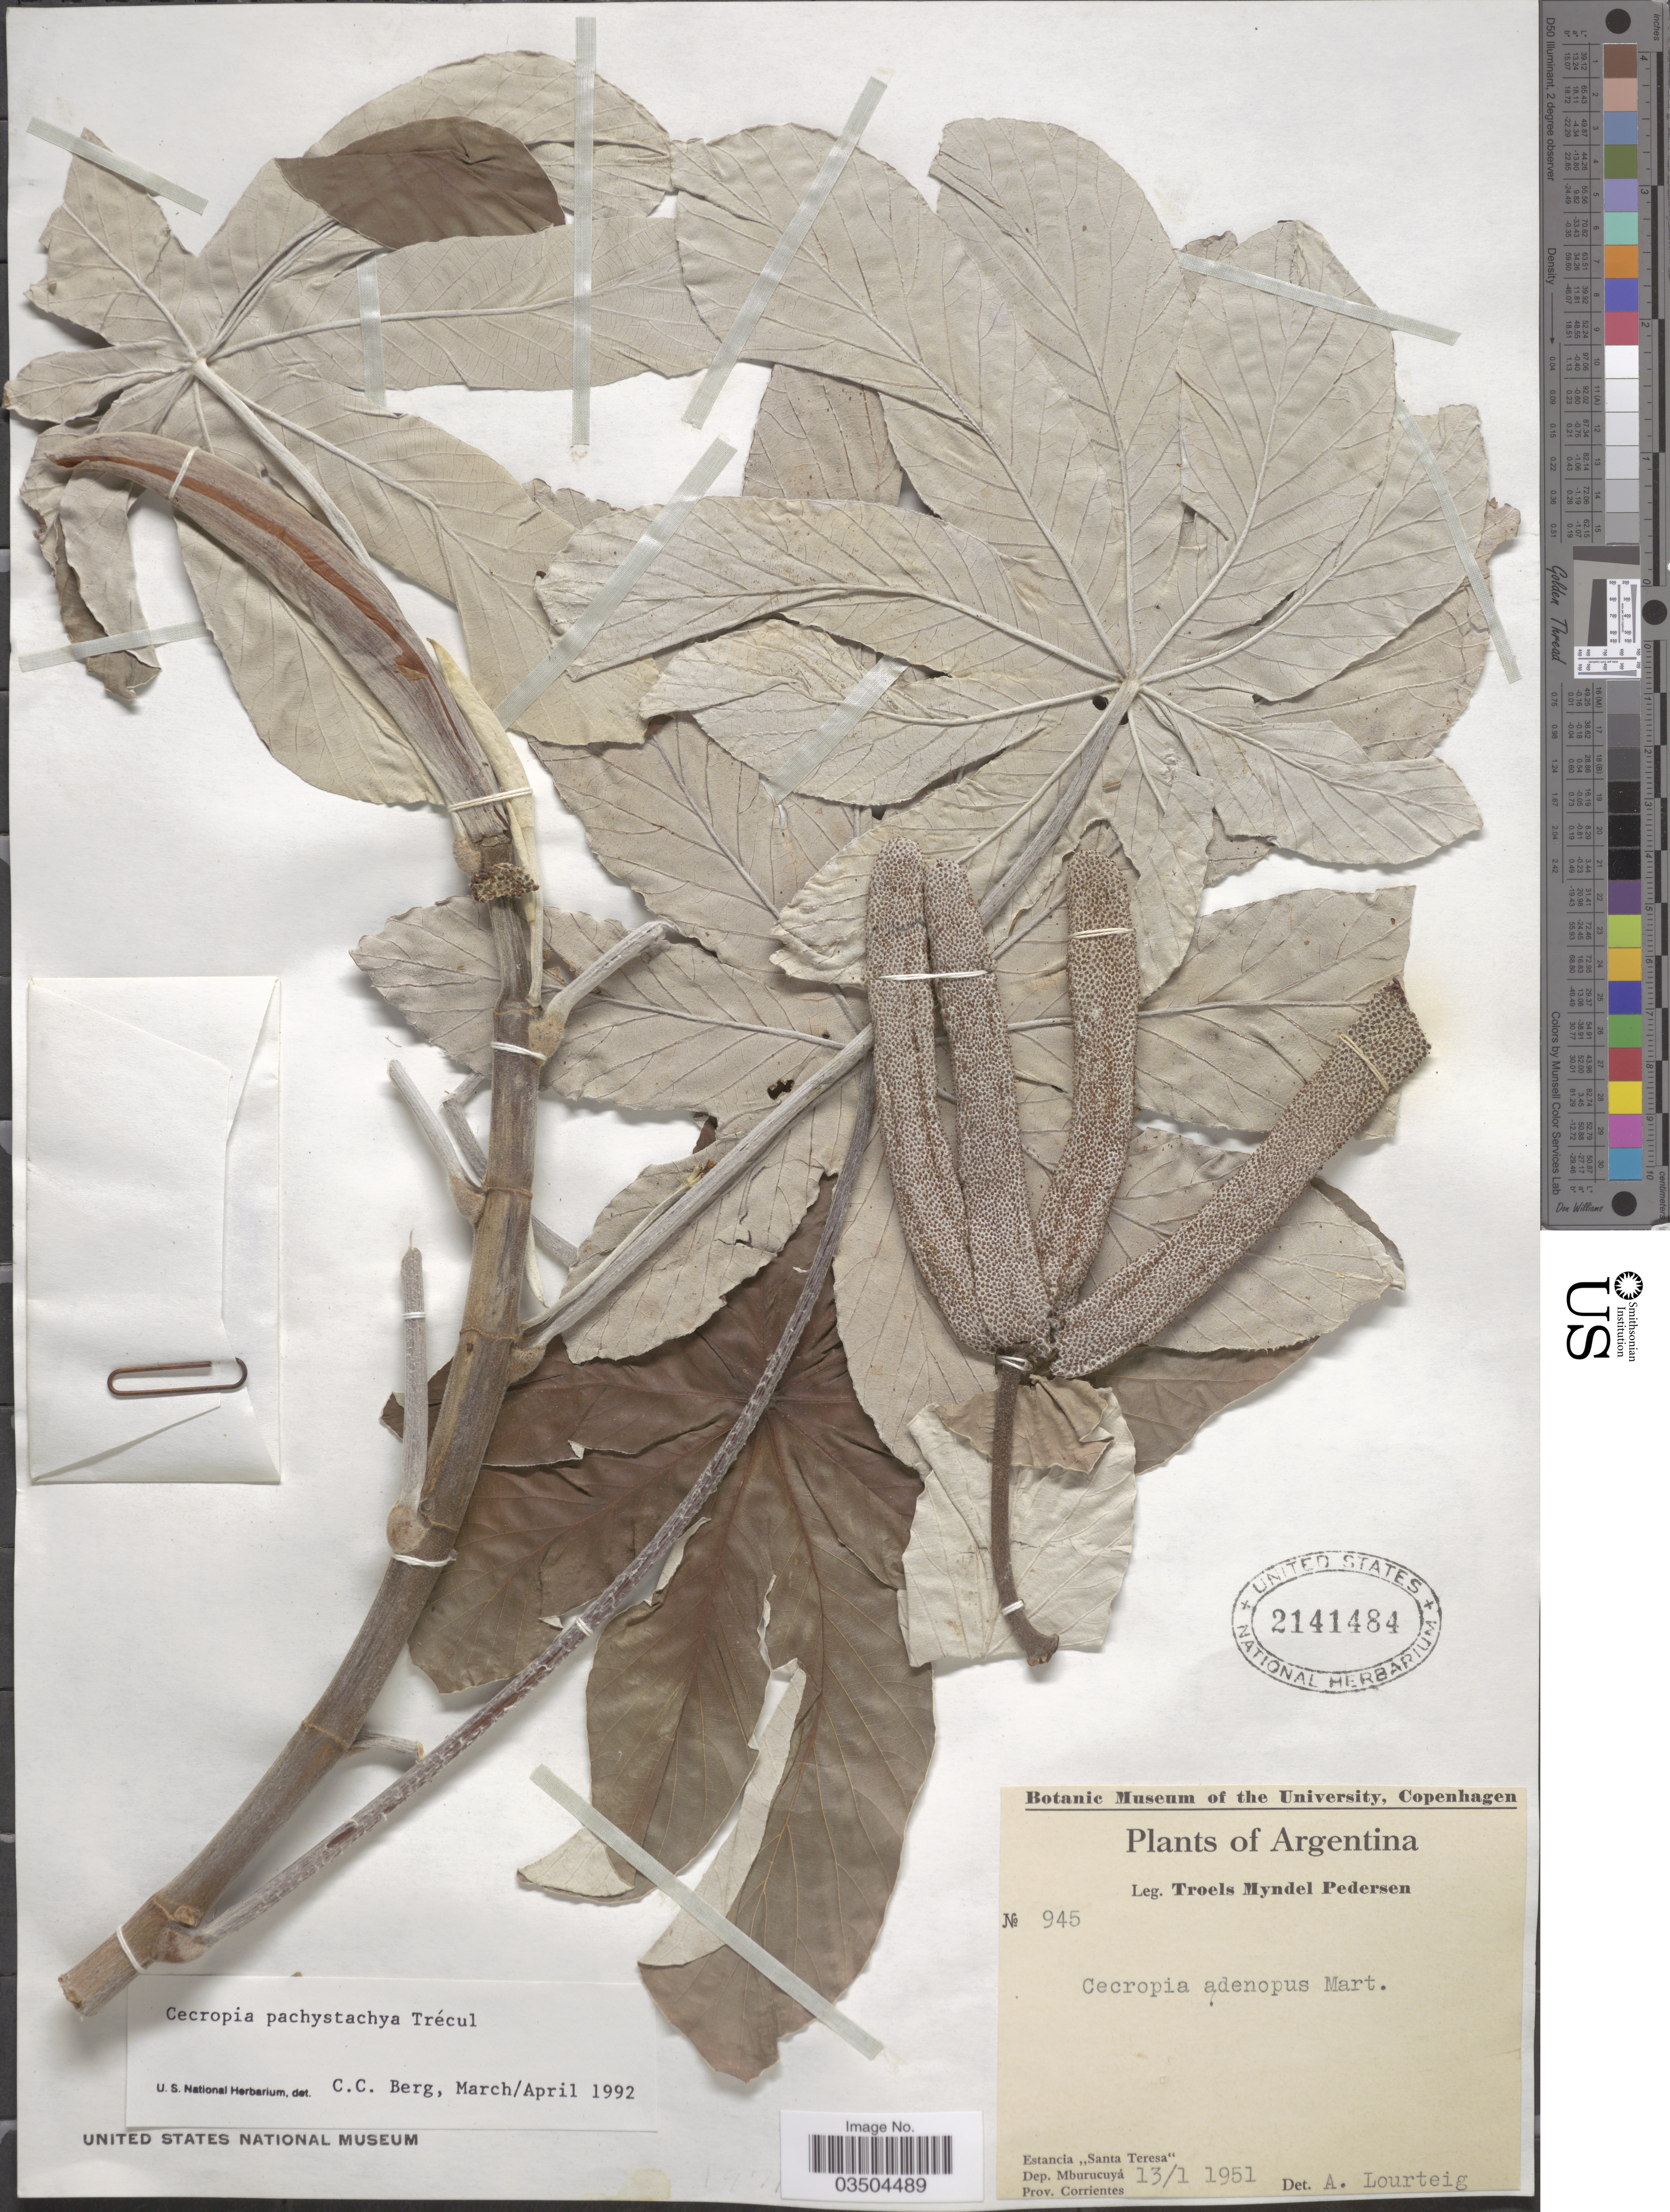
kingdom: Plantae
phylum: Tracheophyta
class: Magnoliopsida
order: Rosales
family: Urticaceae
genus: Cecropia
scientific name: Cecropia pachystachya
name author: Trécul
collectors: T. Pederson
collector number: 945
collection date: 1951-01-13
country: Argentina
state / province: Corrientes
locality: Estancia "Santa Teresa", Dep. Mburucuyá.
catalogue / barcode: US 2141484